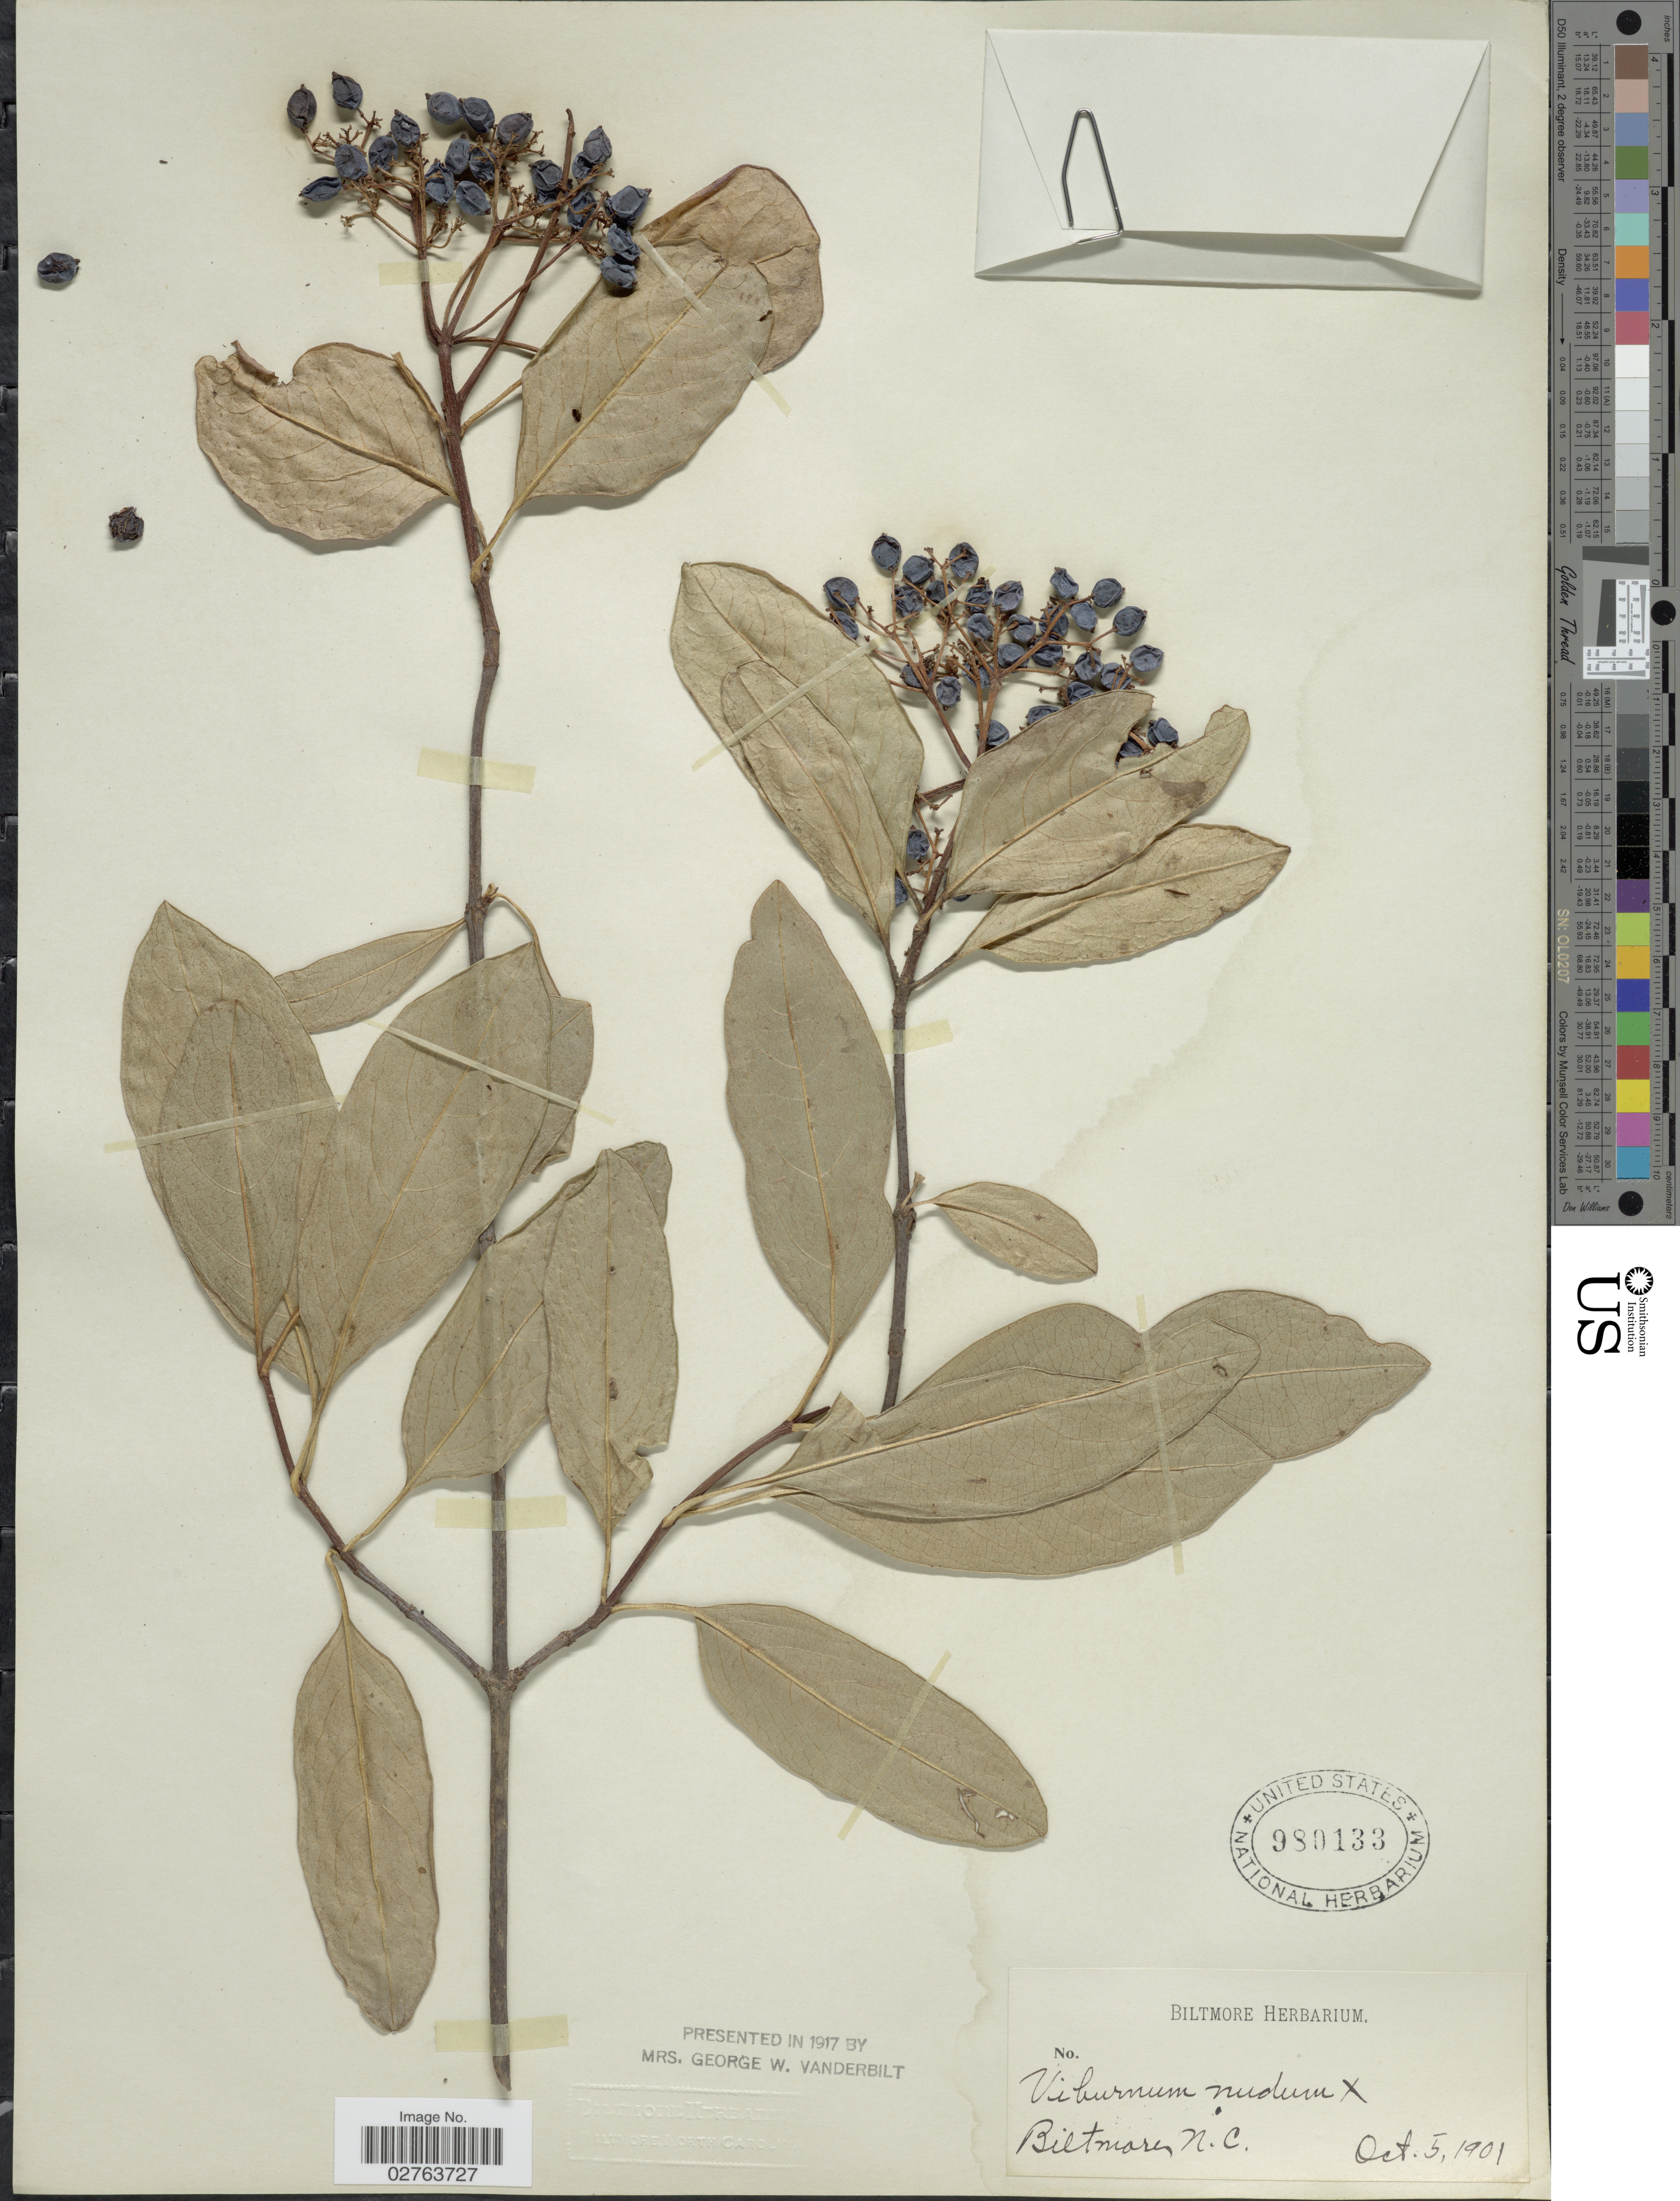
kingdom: Plantae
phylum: Tracheophyta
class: Magnoliopsida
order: Dipsacales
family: Viburnaceae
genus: Viburnum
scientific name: Viburnum nudum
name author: L.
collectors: ex herb. Biltmore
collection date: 1901-10-05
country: United States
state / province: North Carolina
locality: Biltmore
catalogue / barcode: US 980133